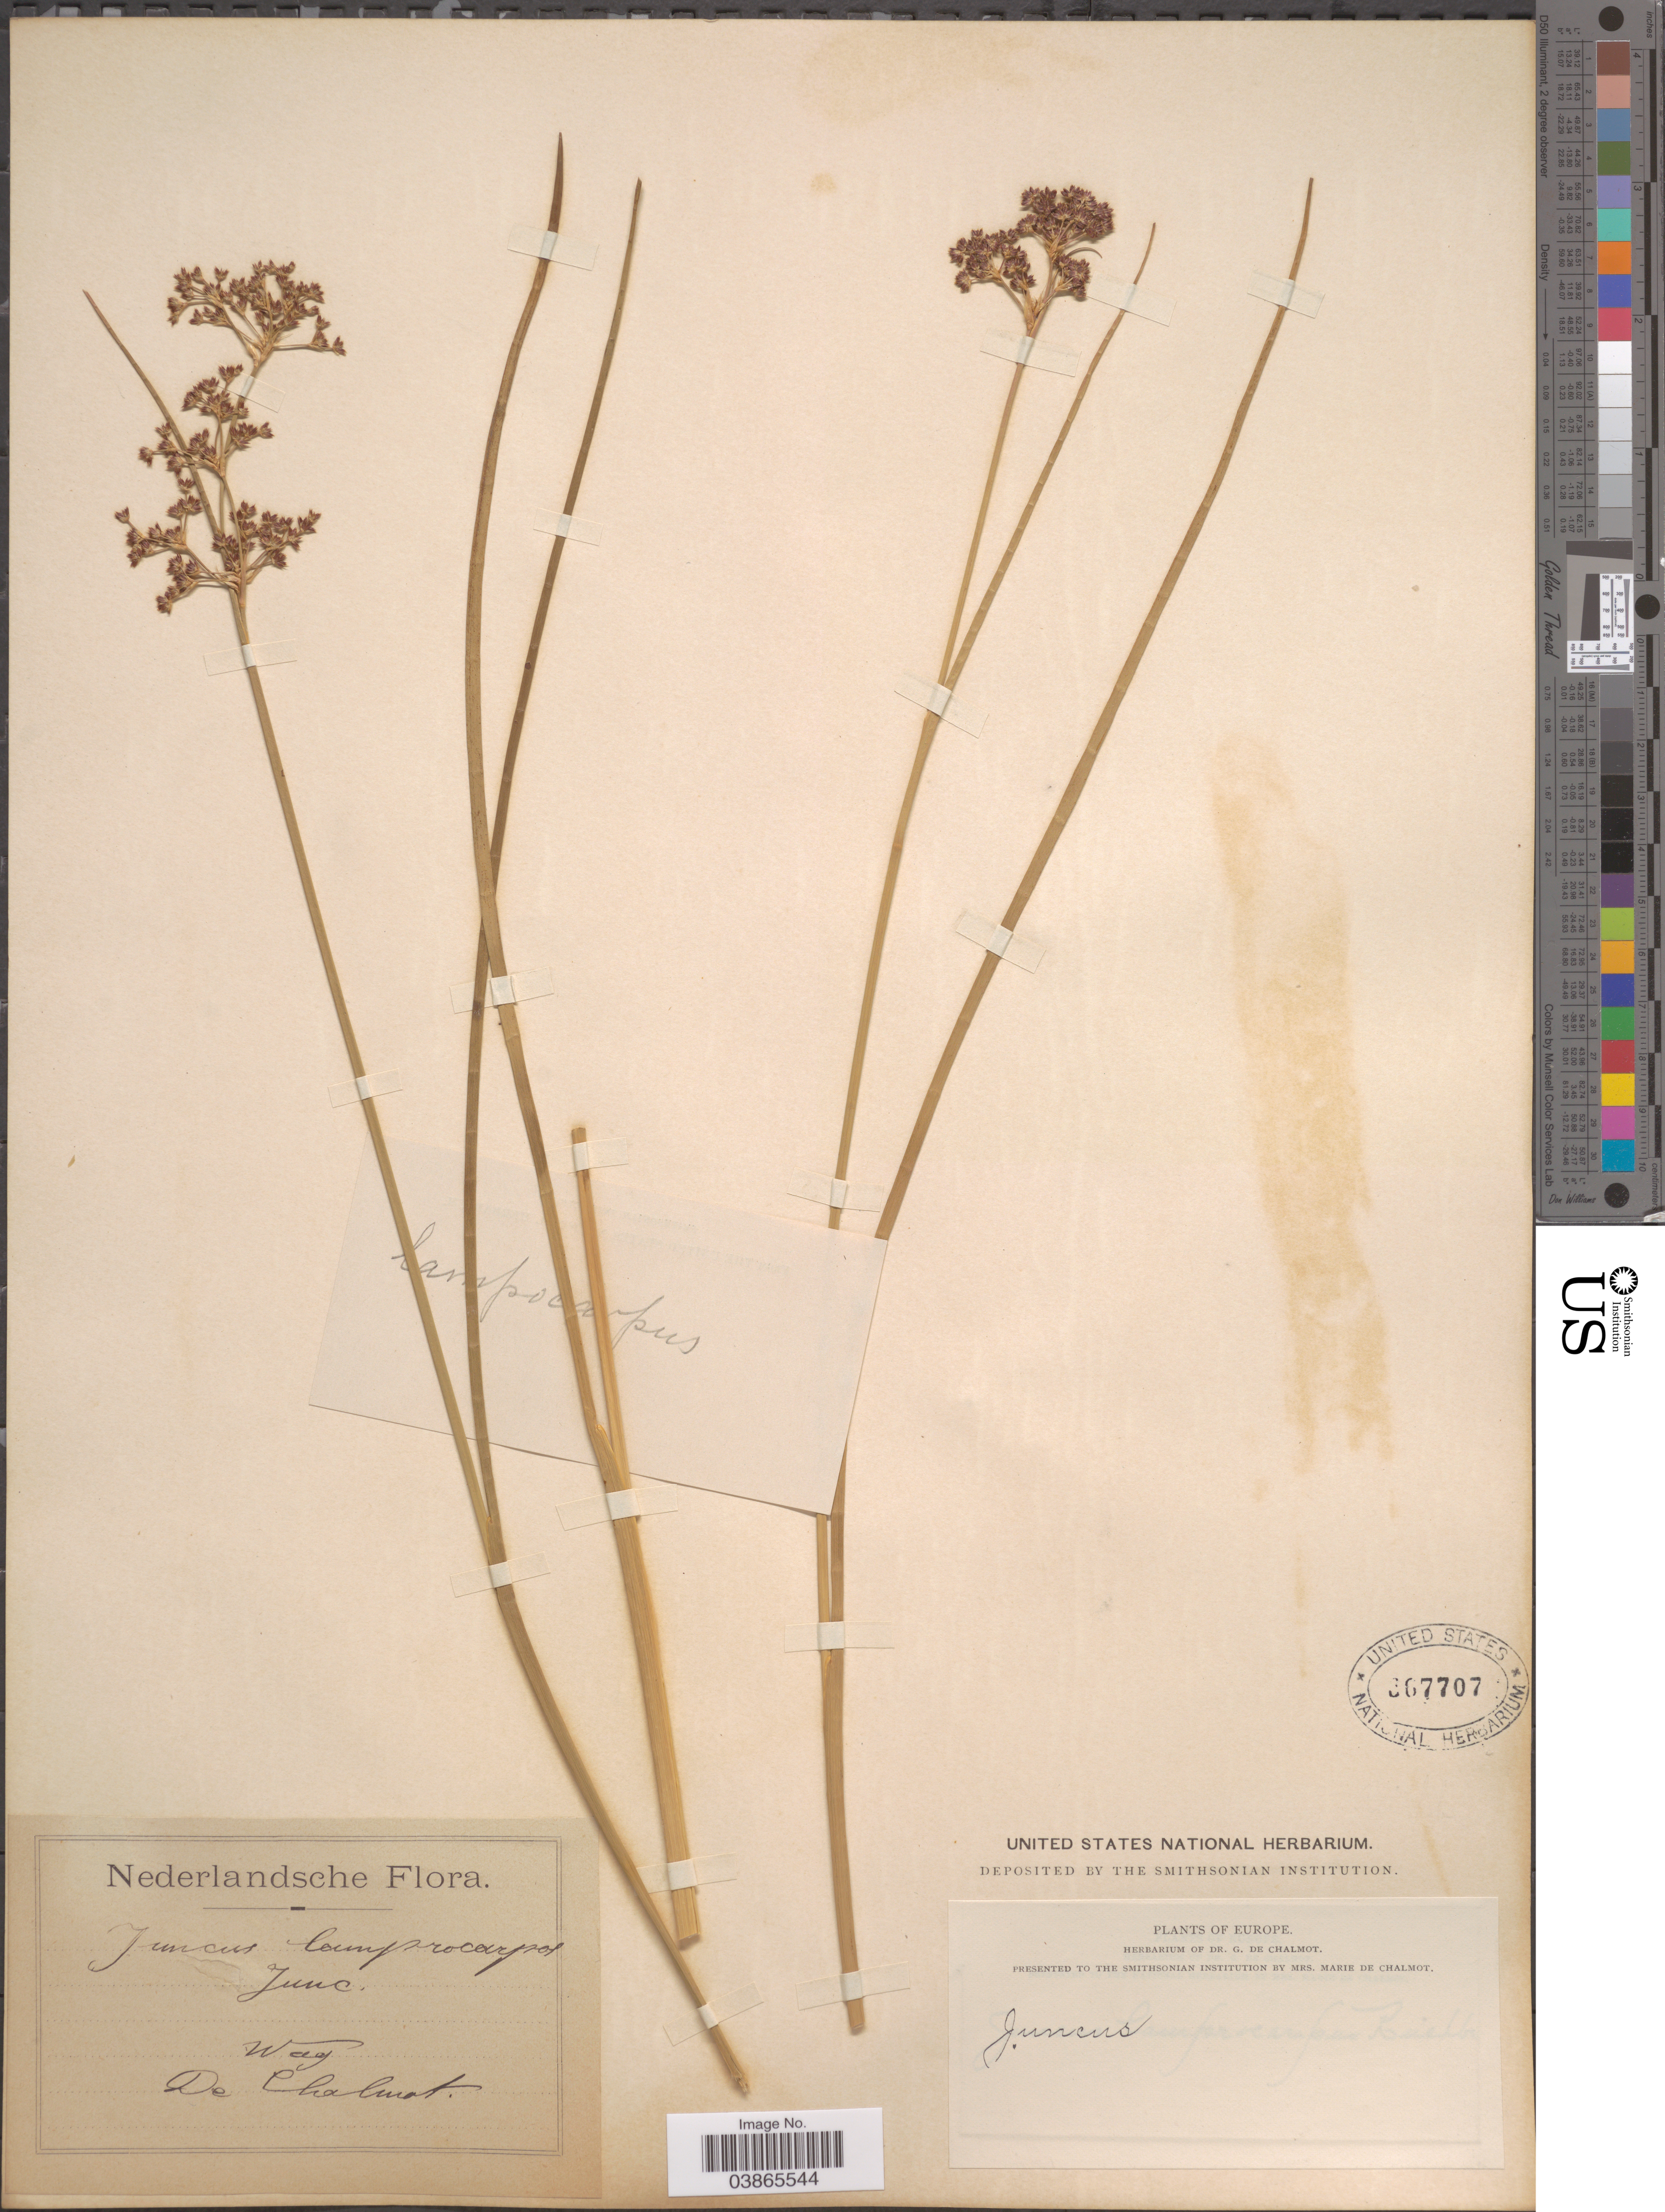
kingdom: Plantae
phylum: Tracheophyta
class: Liliopsida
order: Poales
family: Juncaceae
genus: Juncus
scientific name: Juncus lampocarpus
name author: Ehrh.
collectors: G. de Chalmot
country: Netherlands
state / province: Gelderland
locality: Nederlandsche. Wag.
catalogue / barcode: US 367707